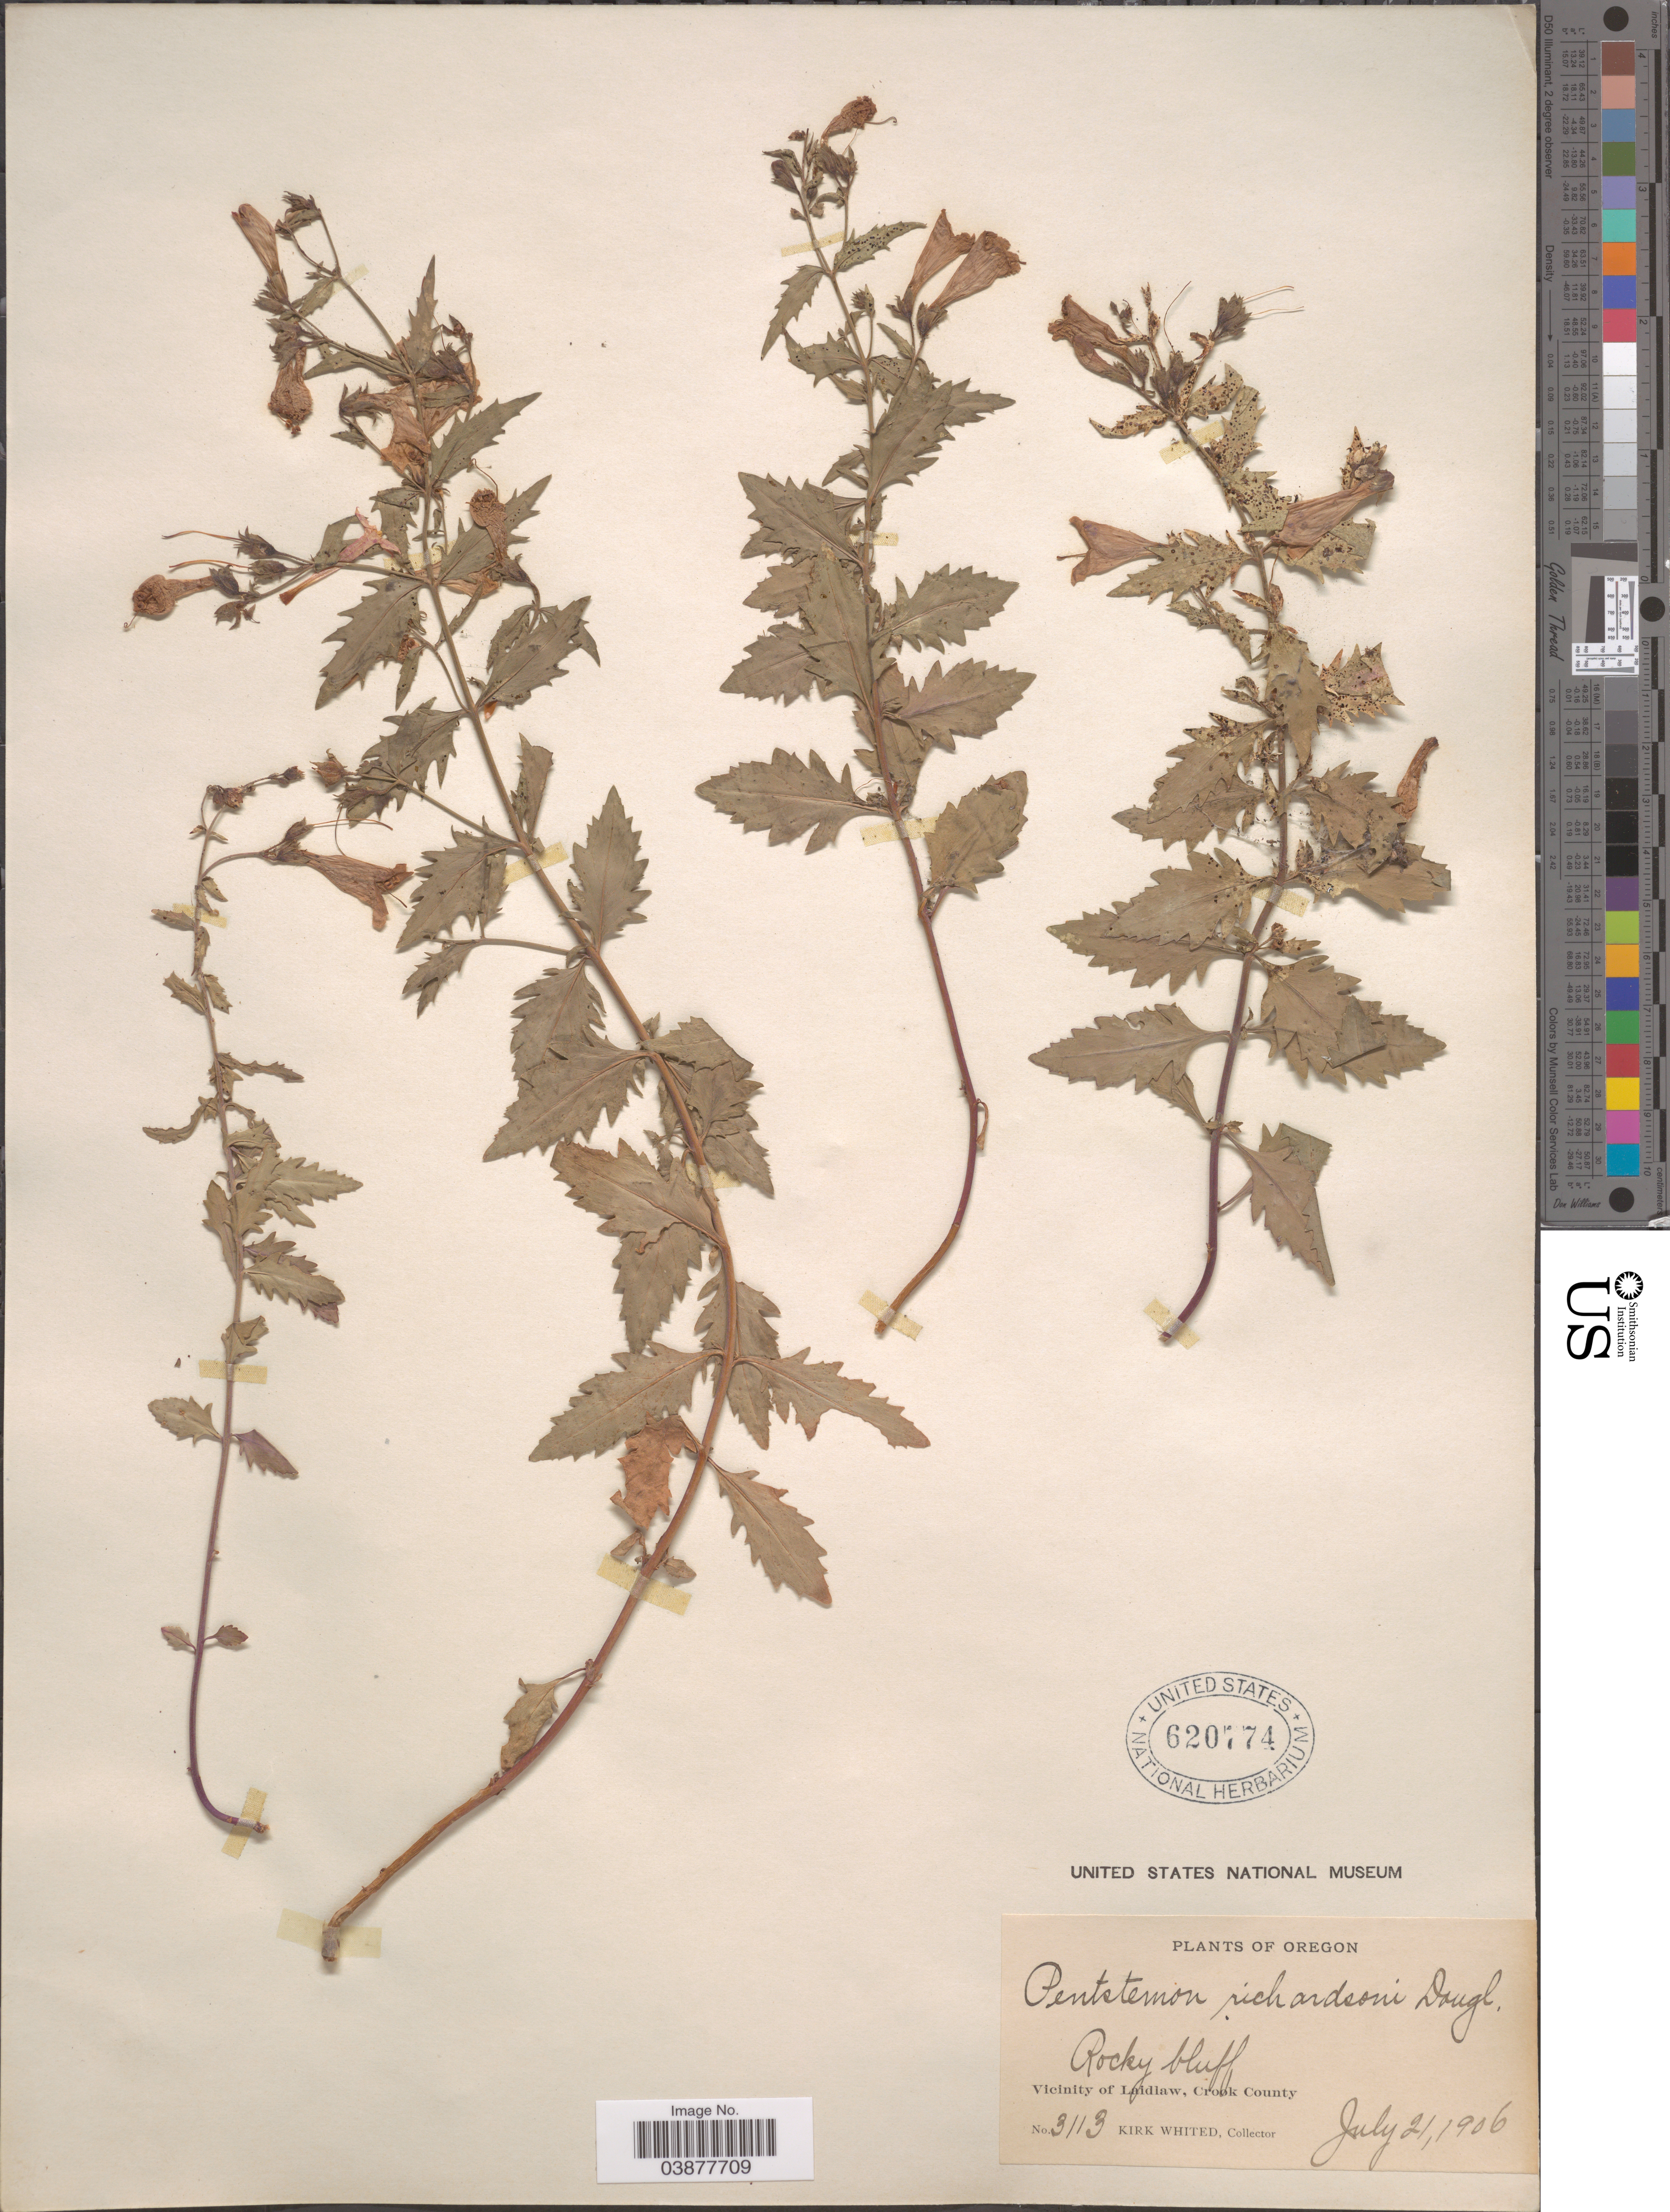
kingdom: Plantae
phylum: Tracheophyta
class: Magnoliopsida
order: Lamiales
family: Plantaginaceae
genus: Penstemon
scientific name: Penstemon richardsonii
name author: Douglas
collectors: K. Whited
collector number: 3113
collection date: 1906-07-21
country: United States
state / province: Oregon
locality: Rocky bluff, Vicinity of Laidlaw, Crook County.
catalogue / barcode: US 620774